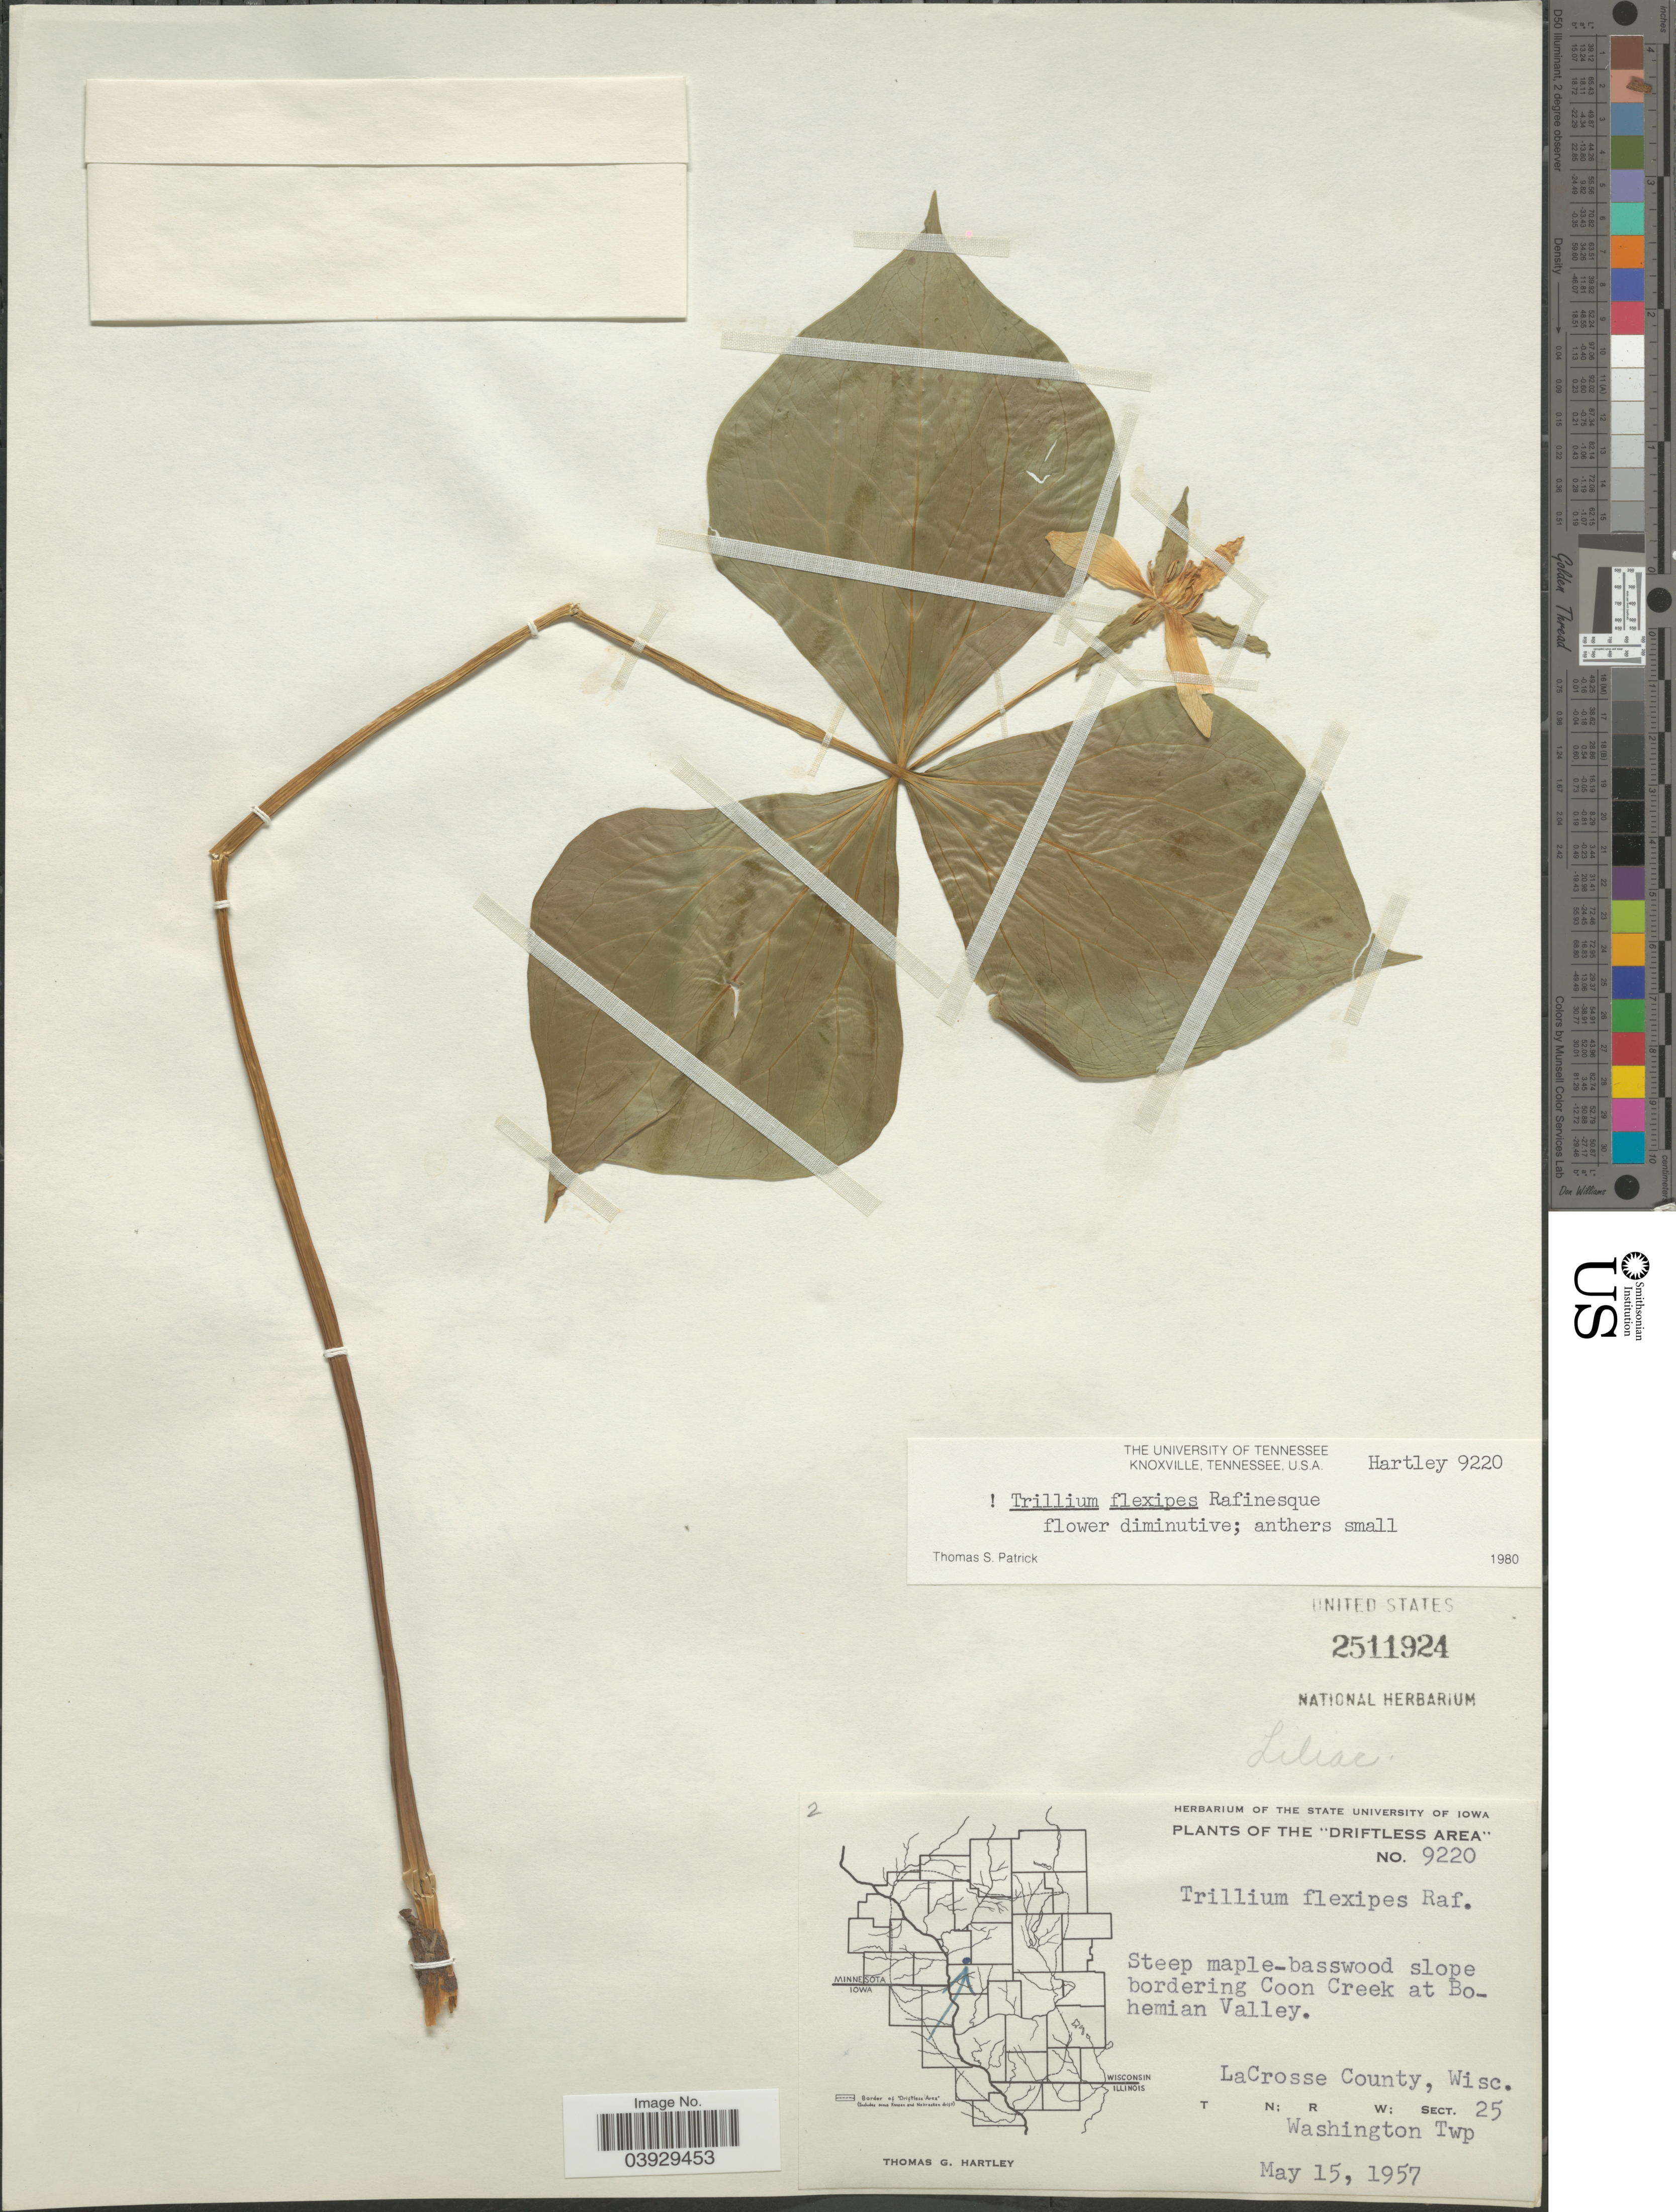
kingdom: Plantae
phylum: Tracheophyta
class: Liliopsida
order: Liliales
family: Melanthiaceae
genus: Trillium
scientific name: Trillium flexipes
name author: Raf.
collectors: T. G. Hartley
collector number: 2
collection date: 1957-05-15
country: United States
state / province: Wisconsin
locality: The "Driftless Area". Slope bordering Coon Creek at Bohemian Valley. LaCrosse County. Sect. 25. Washington Twp.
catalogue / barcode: US 2511924